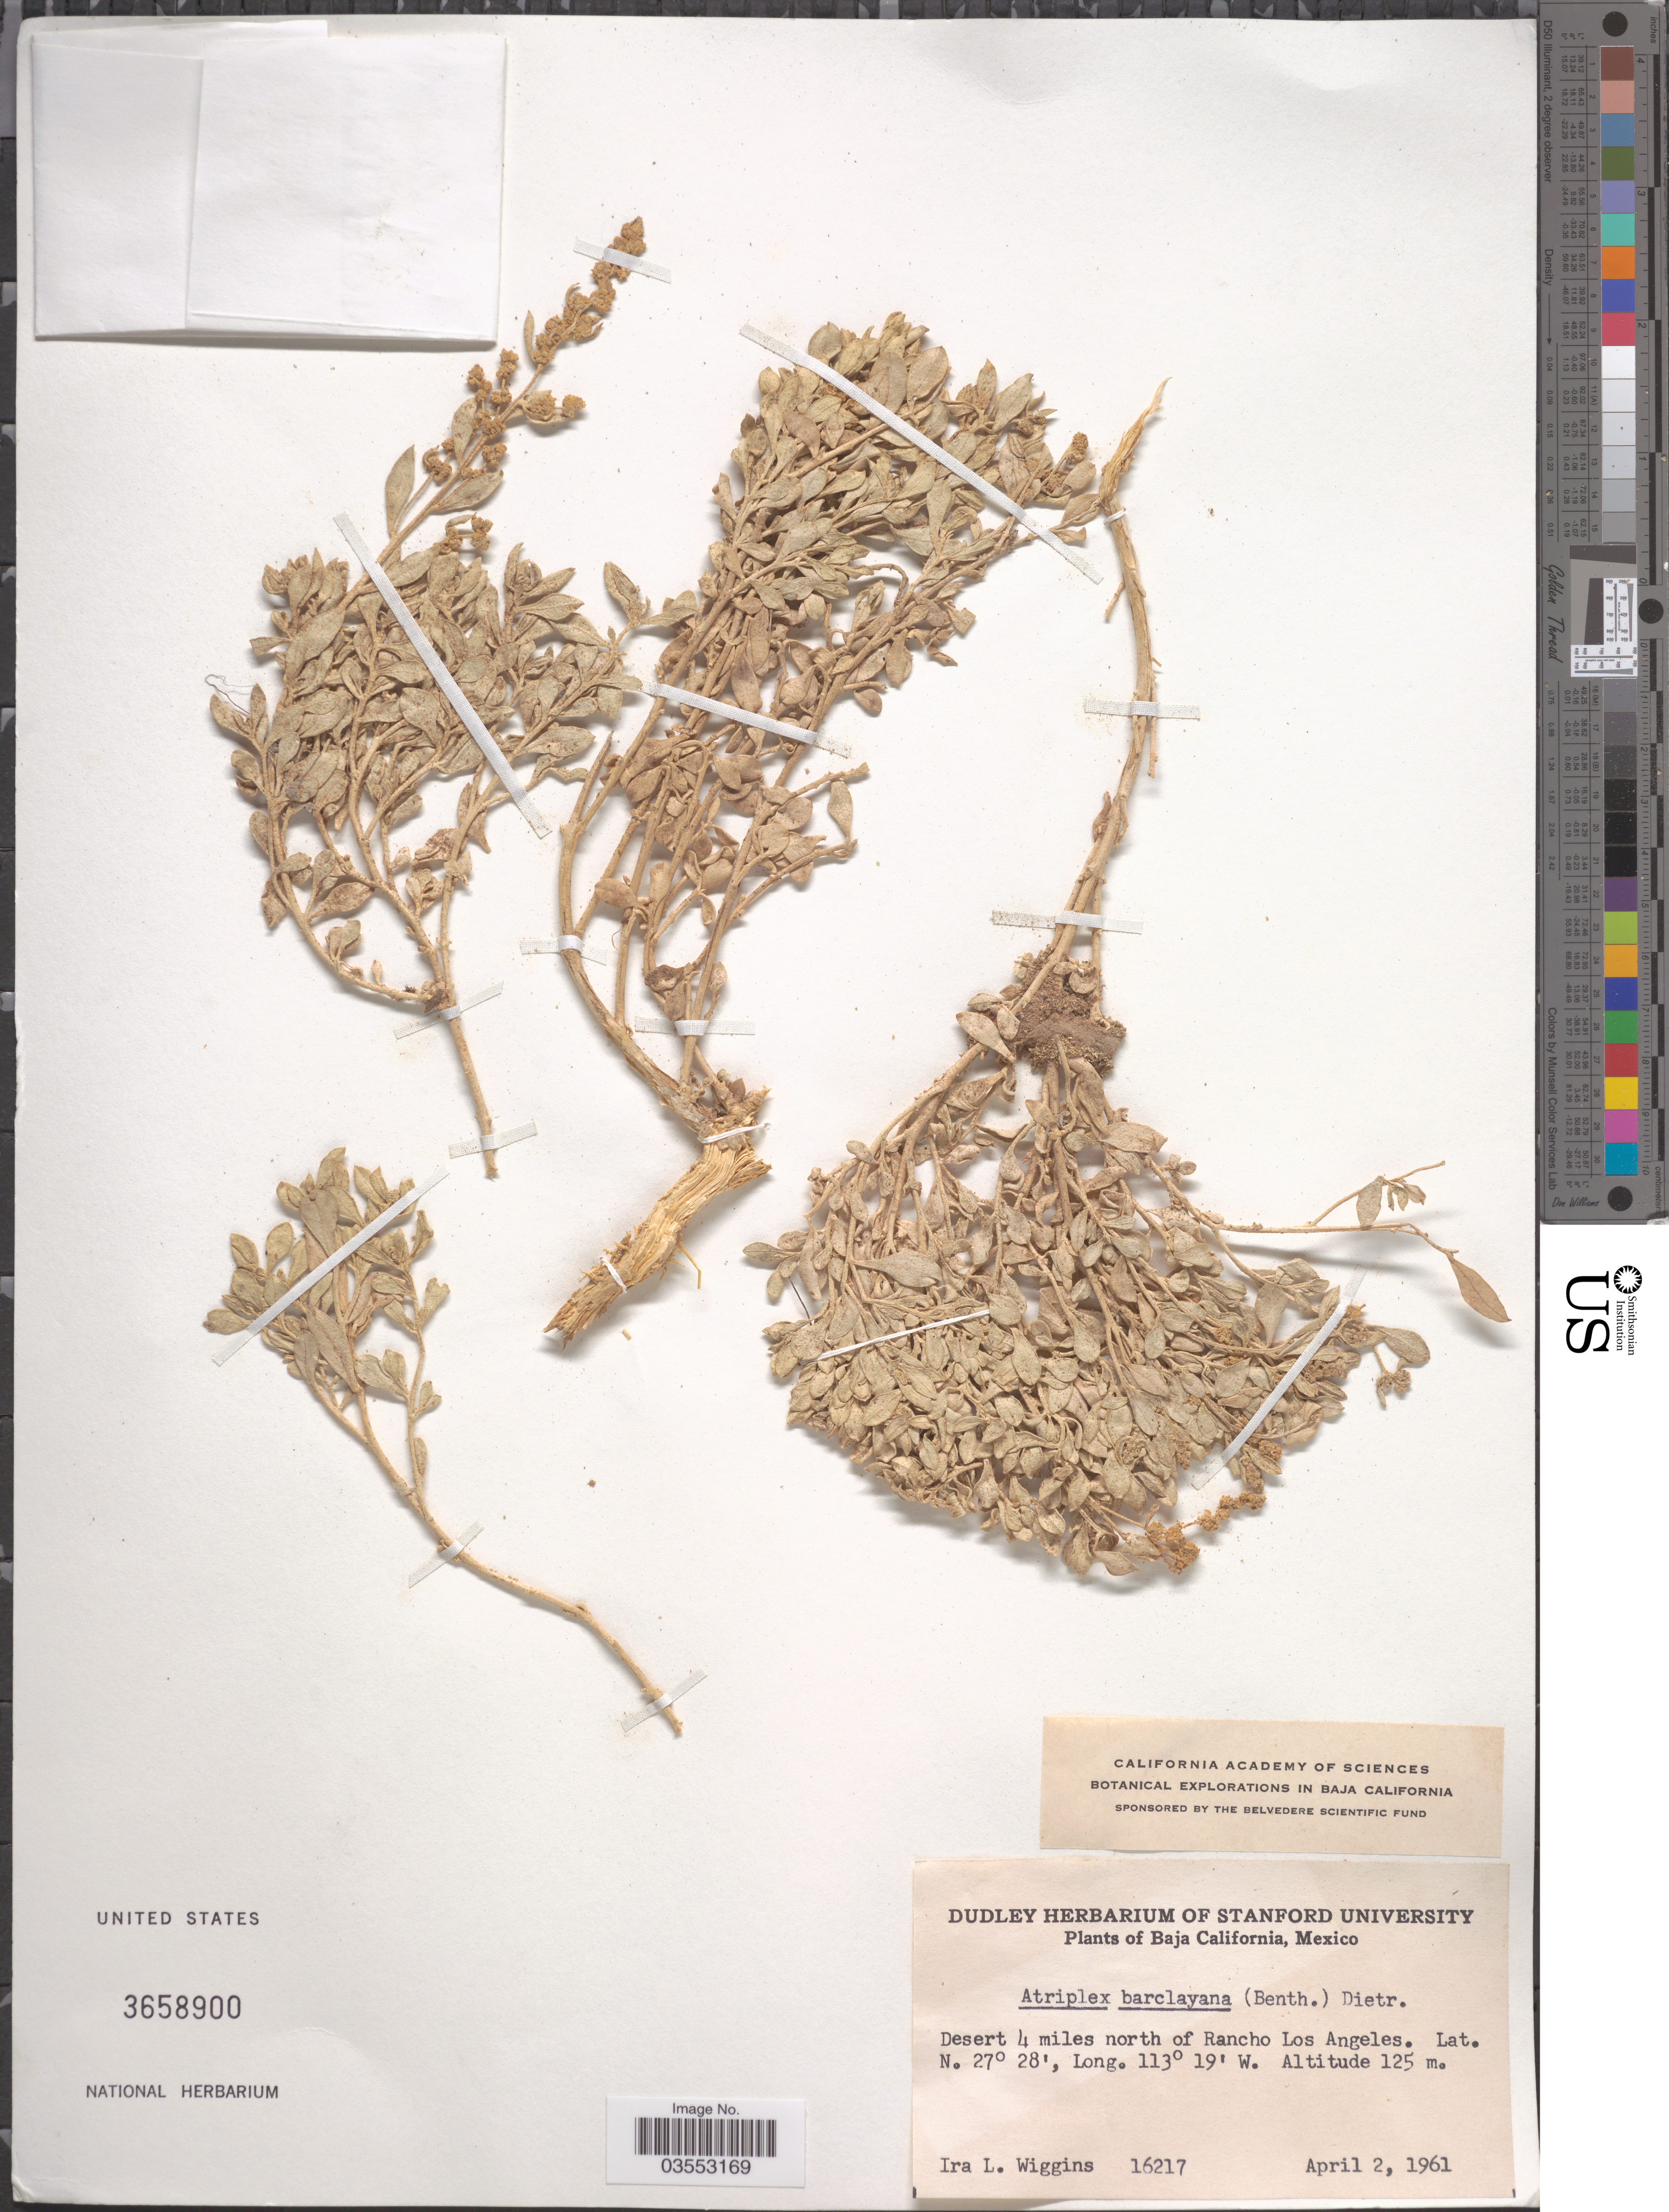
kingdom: Plantae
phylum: Tracheophyta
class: Magnoliopsida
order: Caryophyllales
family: Amaranthaceae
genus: Atriplex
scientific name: Atriplex barclayana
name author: (Benth.) D. Dietr.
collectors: I. L. Wiggins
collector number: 16217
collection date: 1961-04-02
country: Mexico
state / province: Baja California Sur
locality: Desert 4 miles north of Rancho Los Angeles.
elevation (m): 125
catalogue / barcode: US 3658900